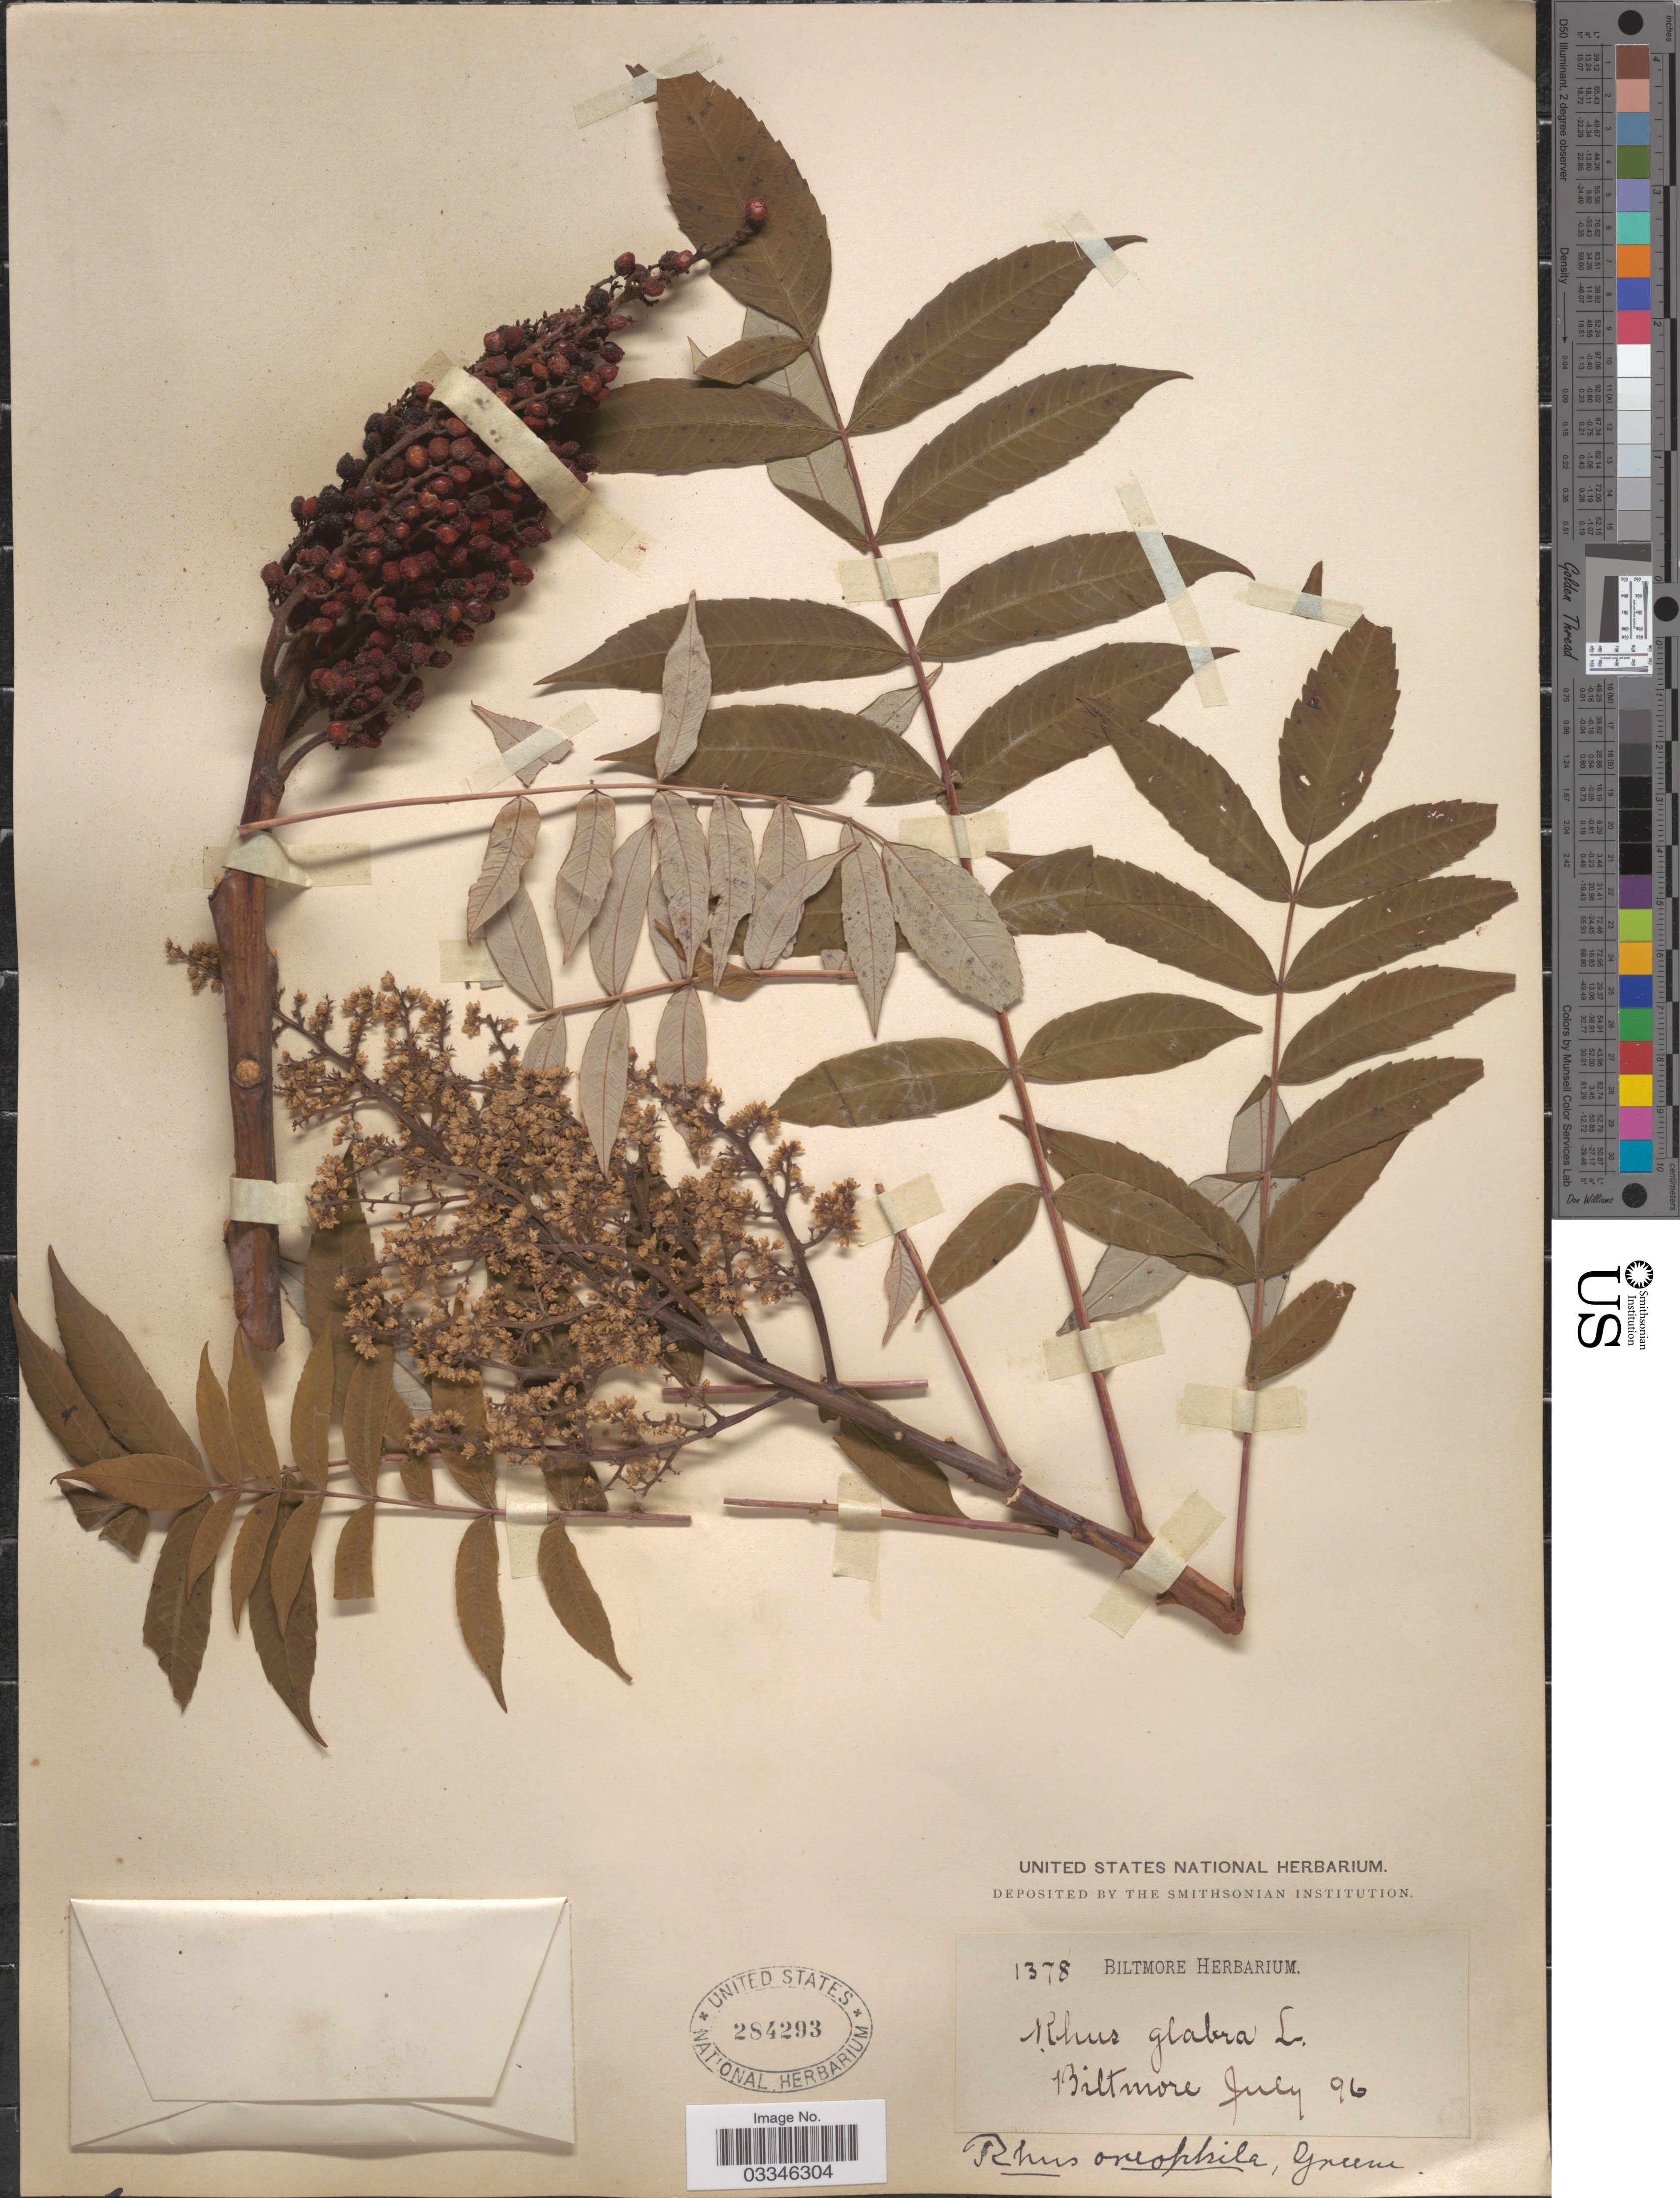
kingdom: Plantae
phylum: Tracheophyta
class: Magnoliopsida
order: Sapindales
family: Anacardiaceae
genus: Rhus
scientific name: Rhus oreophila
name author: Greene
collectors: ex herb. Biltmore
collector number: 1378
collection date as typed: Transcribed d/m/y: /7/96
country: United States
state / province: North Carolina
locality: Biltmore.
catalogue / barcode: US 284293